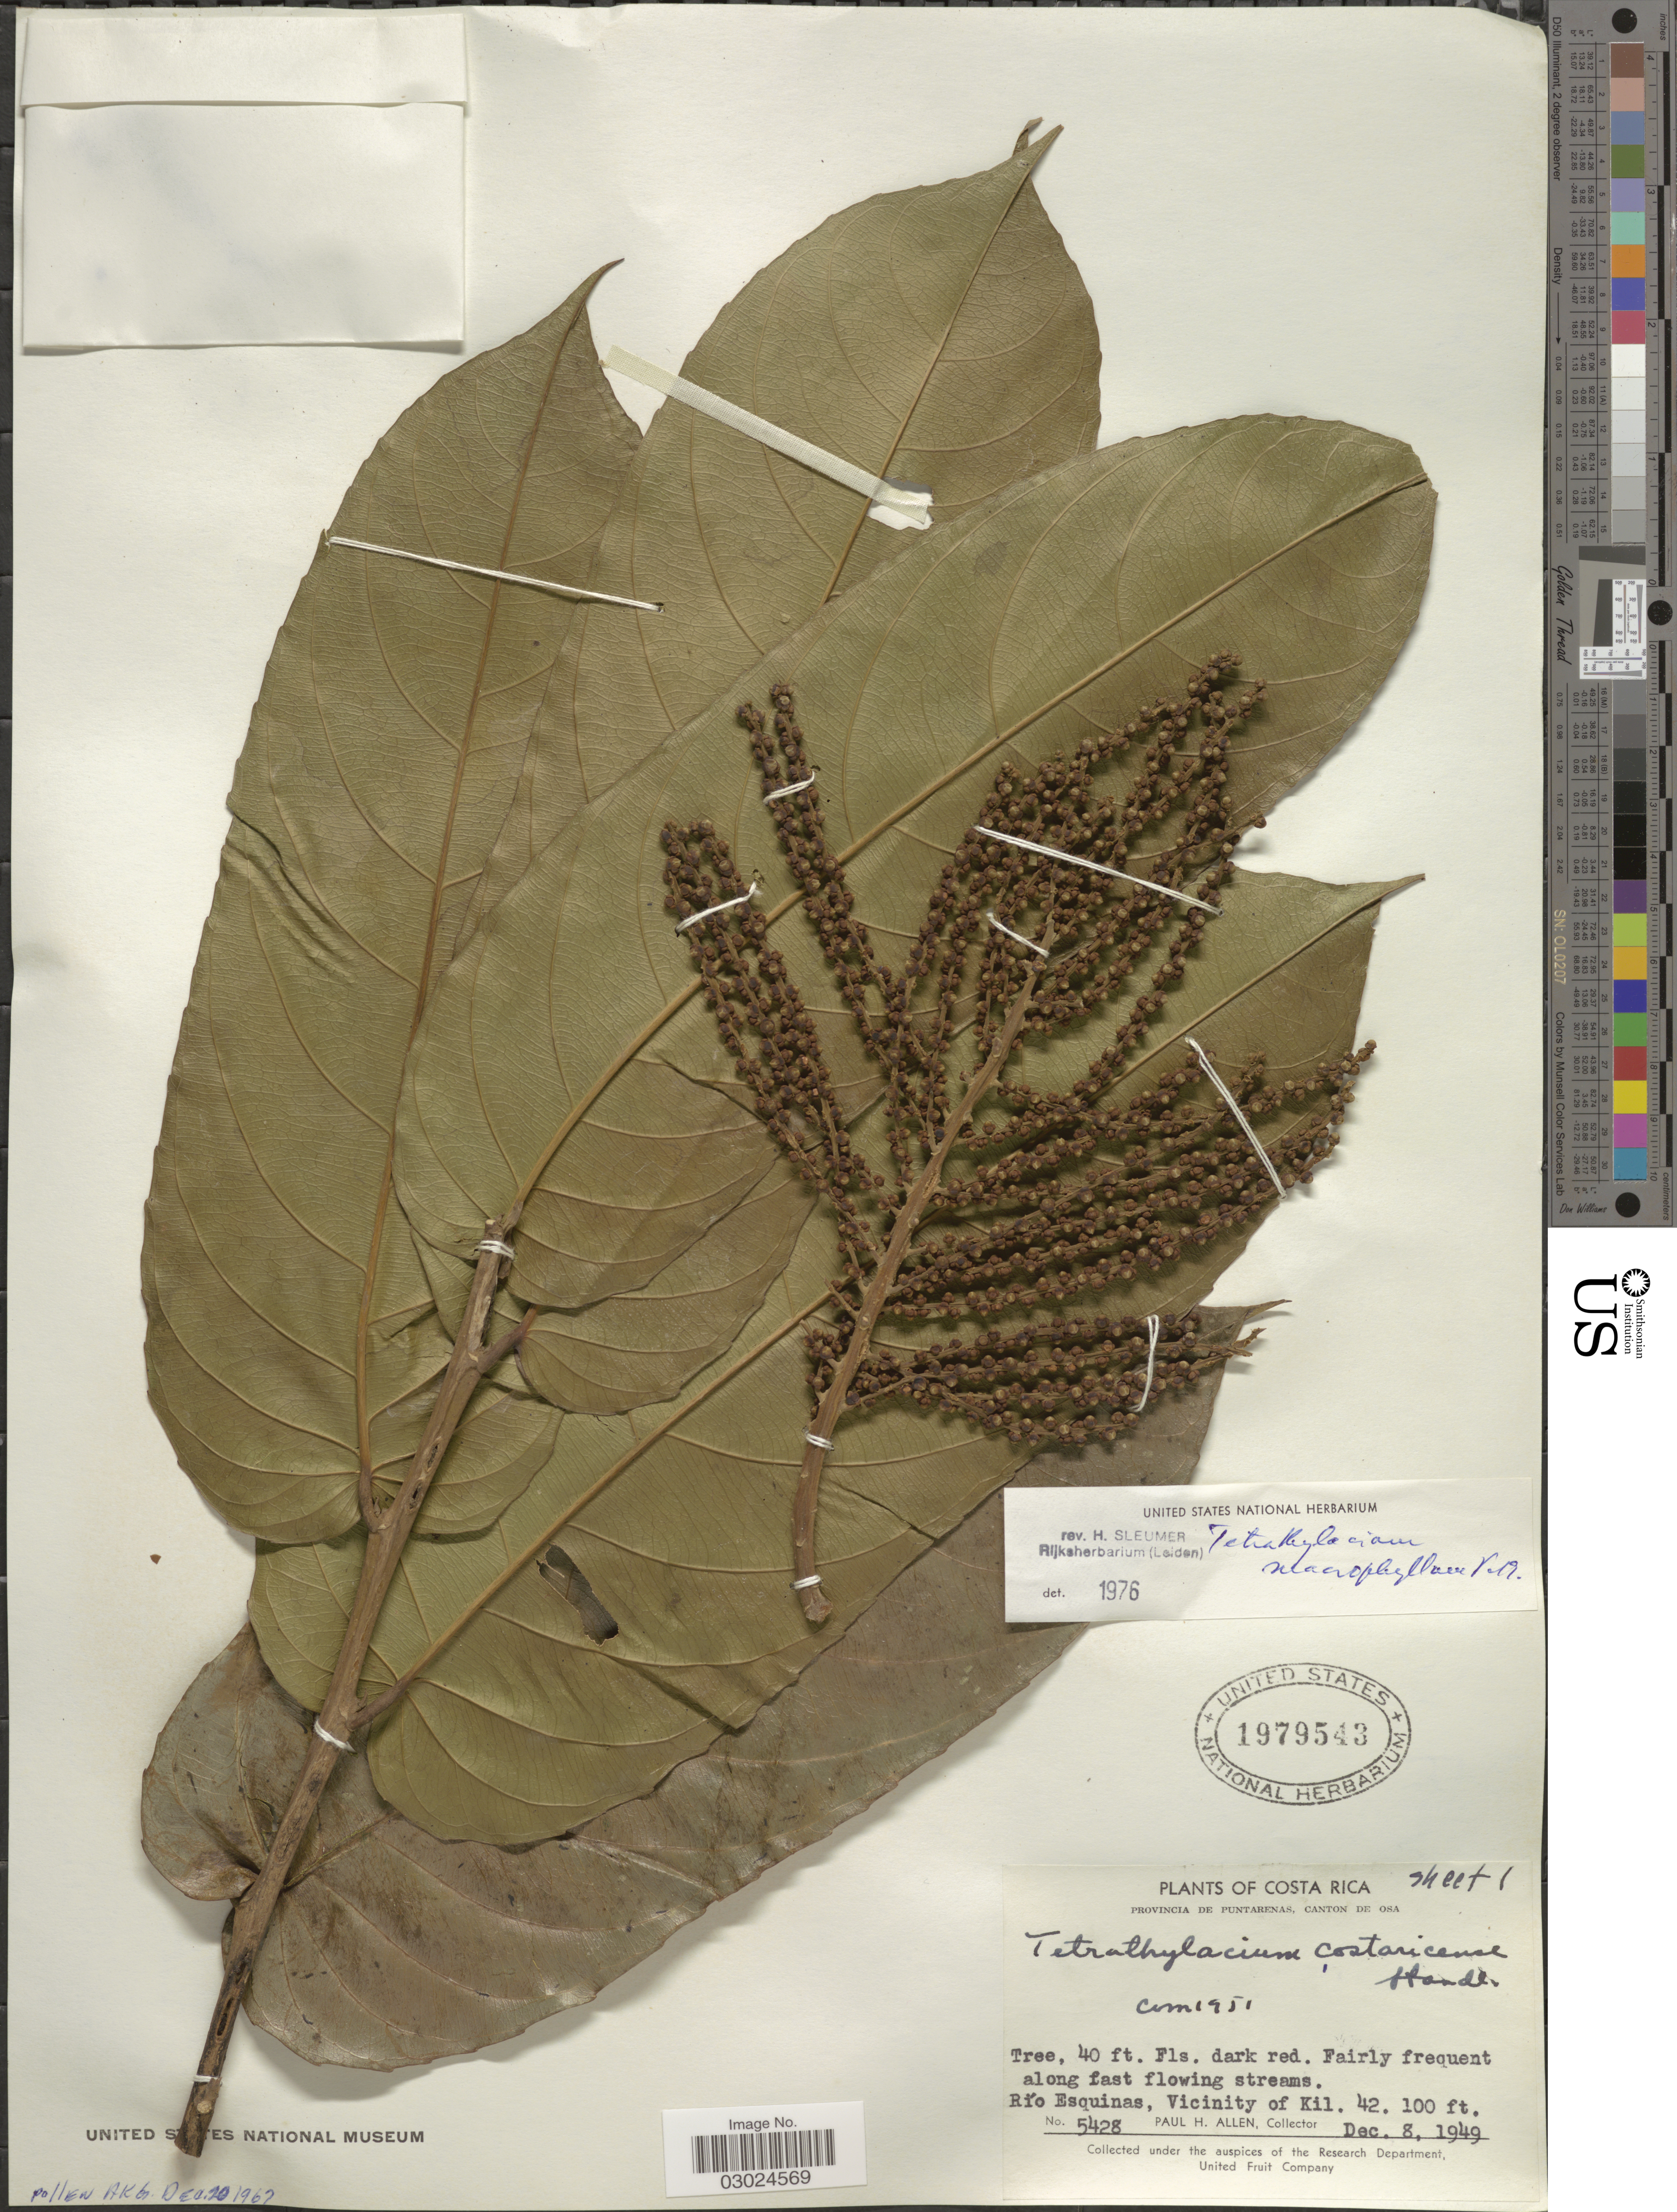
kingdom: Plantae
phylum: Tracheophyta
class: Magnoliopsida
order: Malpighiales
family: Salicaceae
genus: Tetrathylacium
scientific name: Tetrathylacium macrophyllum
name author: Poepp.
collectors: P. H. Allen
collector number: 5428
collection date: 1949-12-08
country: Costa Rica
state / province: Puntarenas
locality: Canton de Osa. Río Esquinas, Vicinity of Kil. 42.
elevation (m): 30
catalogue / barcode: US 1979543